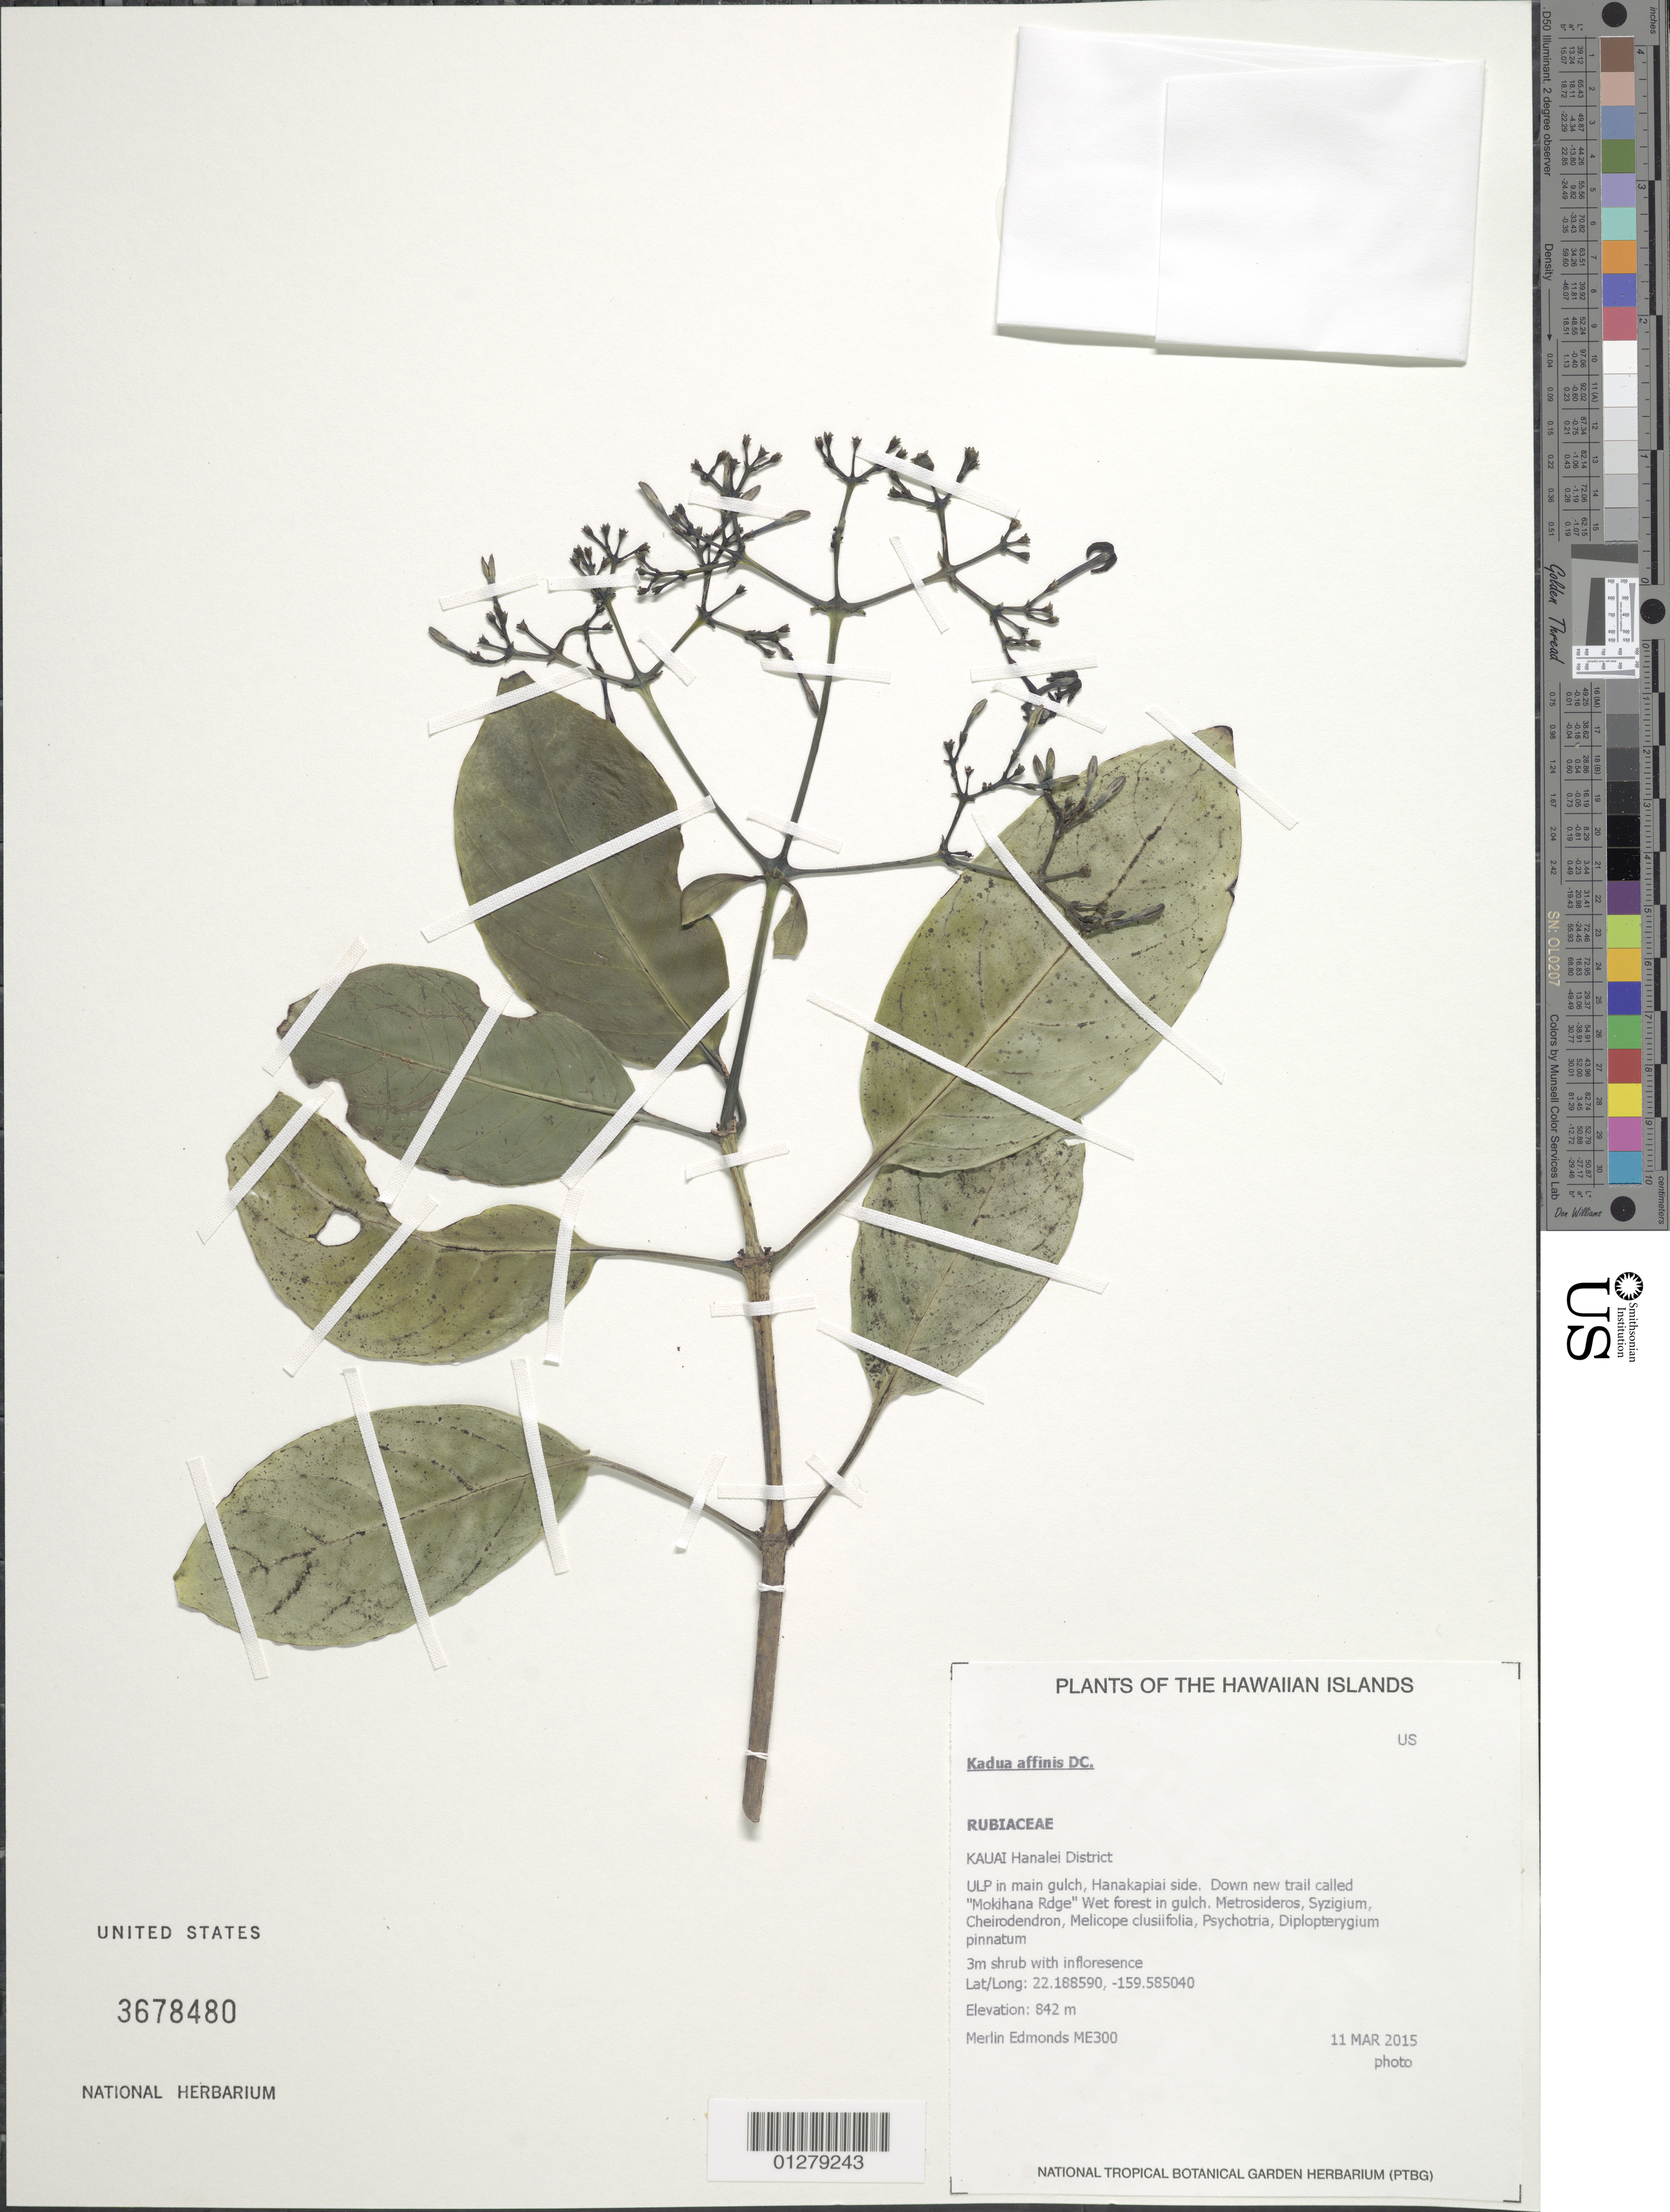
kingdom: Plantae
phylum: Tracheophyta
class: Magnoliopsida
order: Gentianales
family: Rubiaceae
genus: Kadua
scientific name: Kadua affinis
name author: DC.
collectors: M. Edmonds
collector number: ME300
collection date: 2015-03-11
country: United States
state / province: Hawaii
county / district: Kauai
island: Kaua'i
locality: Hanalei District, ULP in main gulch, Hanakapiai side, down new trail called "Mokihana Ridge".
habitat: Wet forest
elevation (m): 842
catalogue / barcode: US 3678480